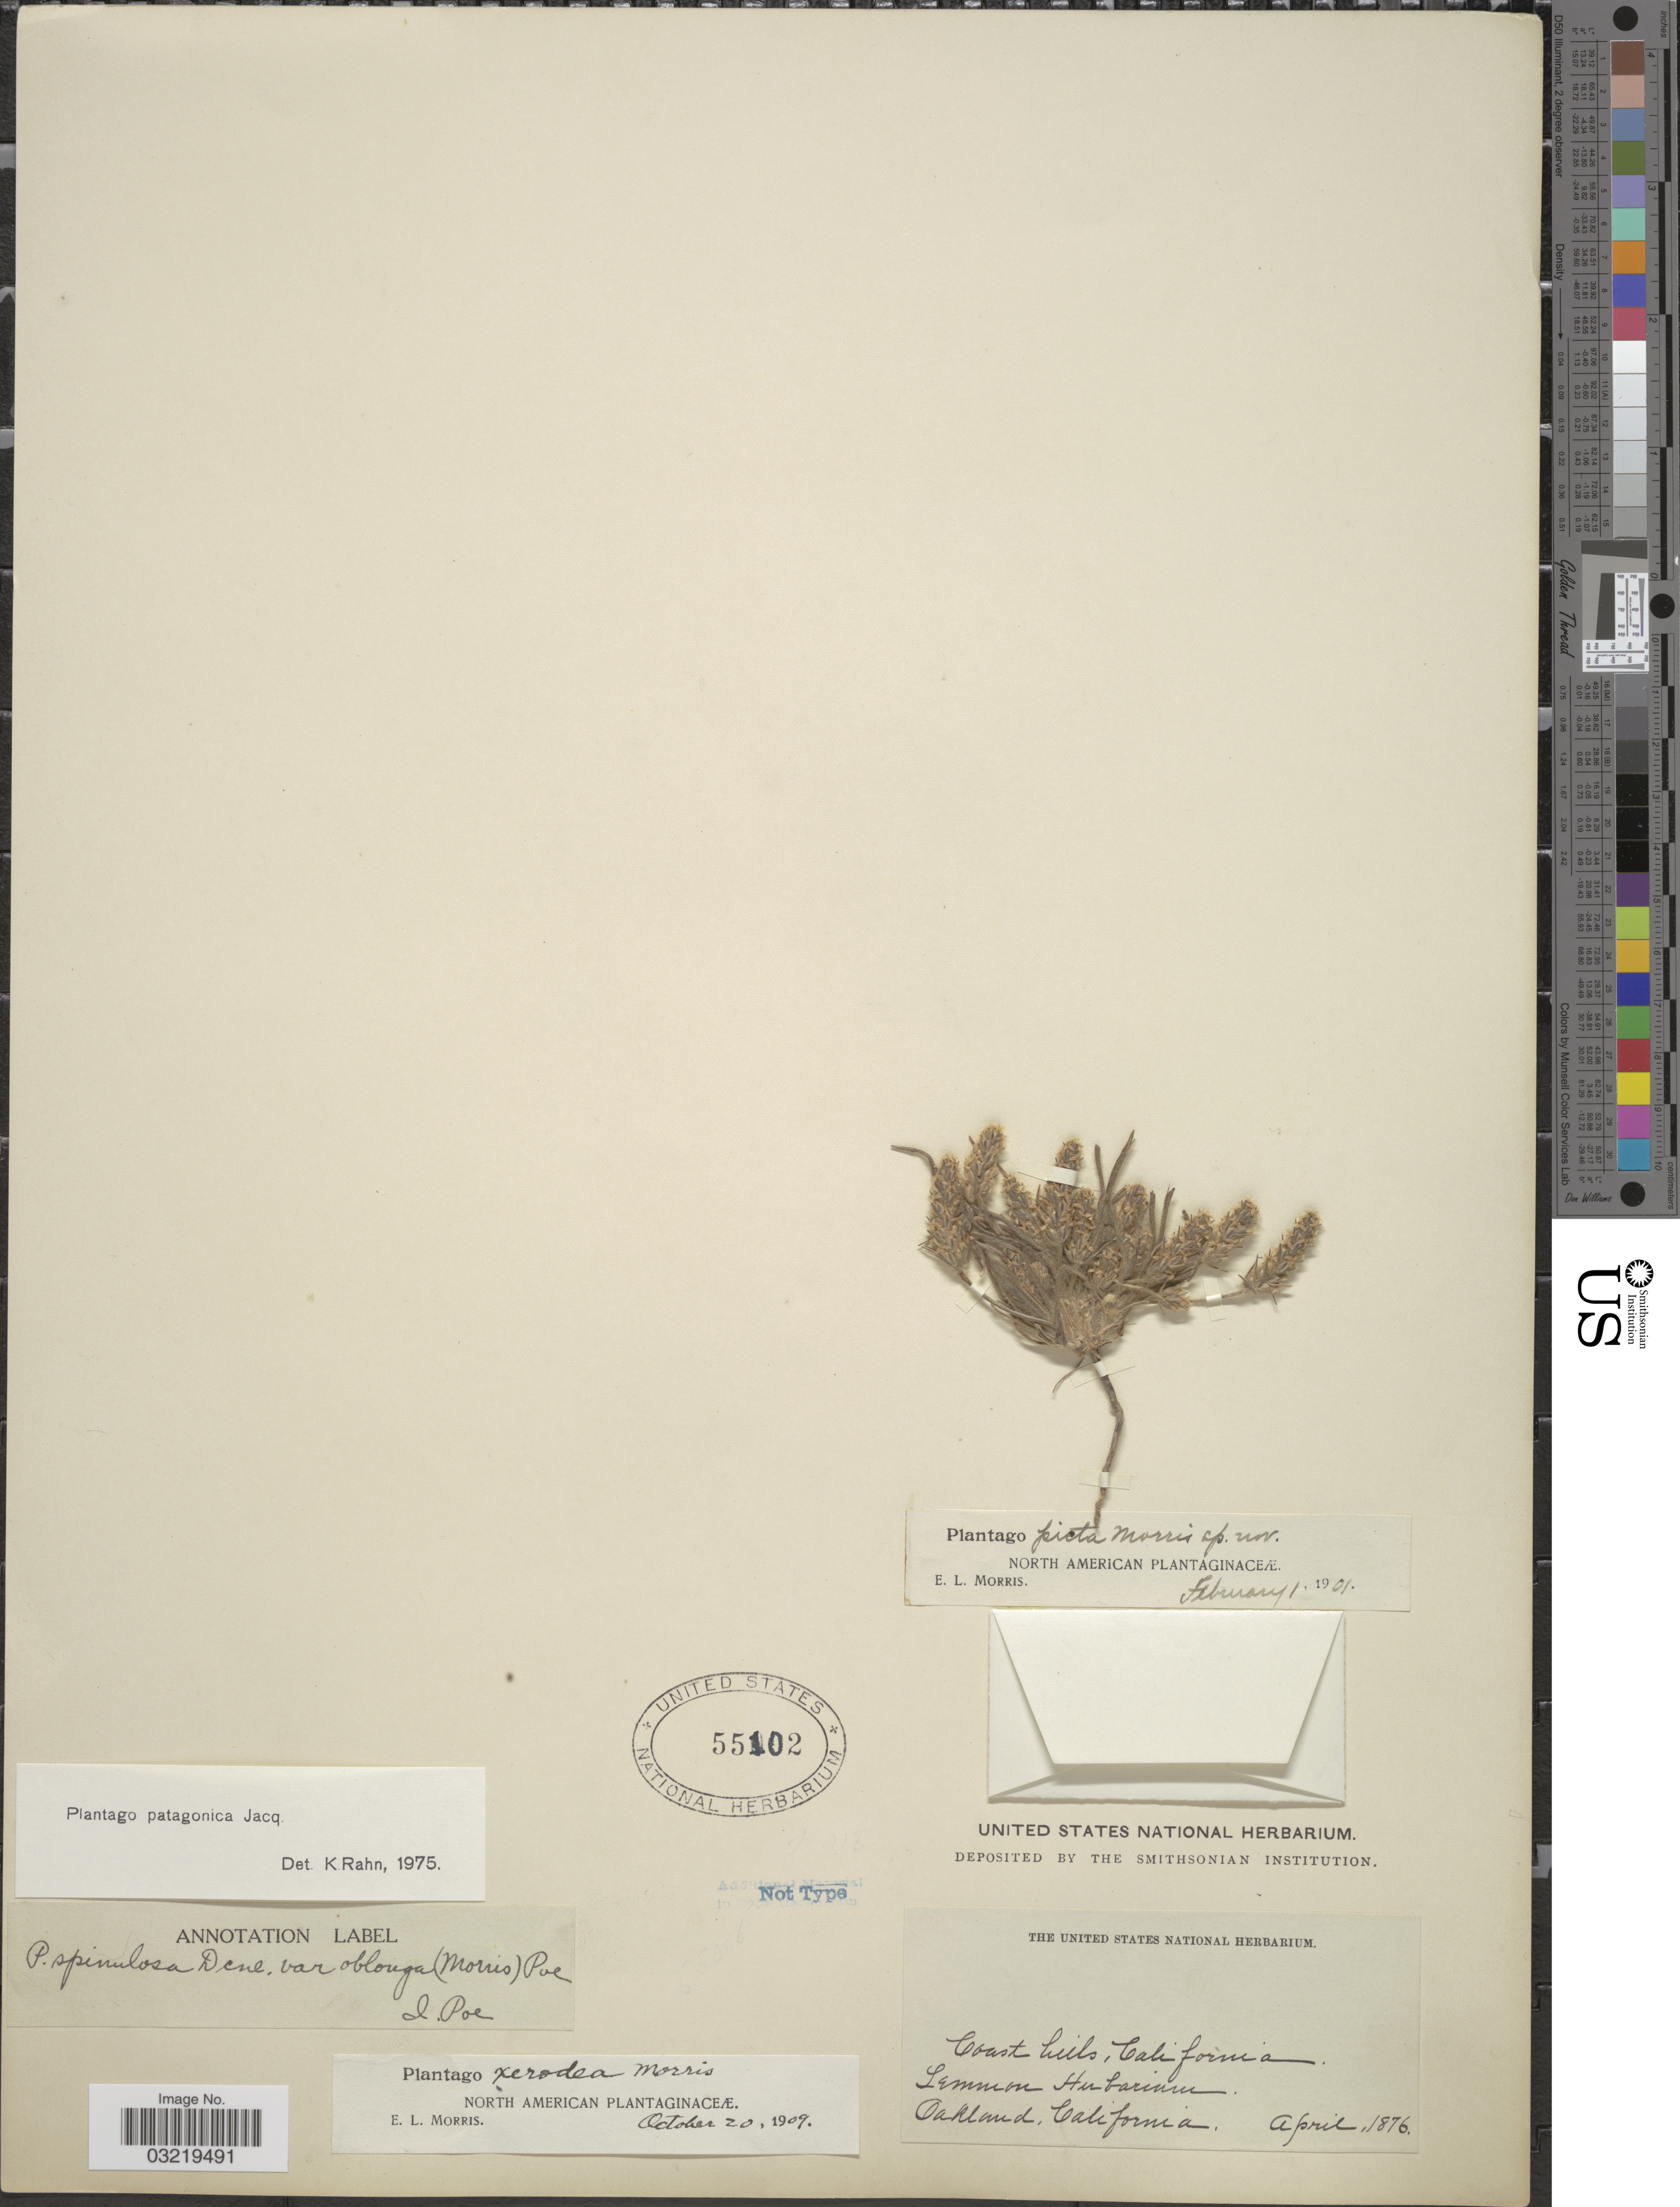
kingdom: Plantae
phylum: Tracheophyta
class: Magnoliopsida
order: Lamiales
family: Plantaginaceae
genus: Plantago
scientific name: Plantago patagonica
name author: Jacq.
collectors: ex herb. Lemmon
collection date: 1876-04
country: United States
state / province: California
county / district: Alameda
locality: Coast hill. Oakland. [unsure placement]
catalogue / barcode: US 55102